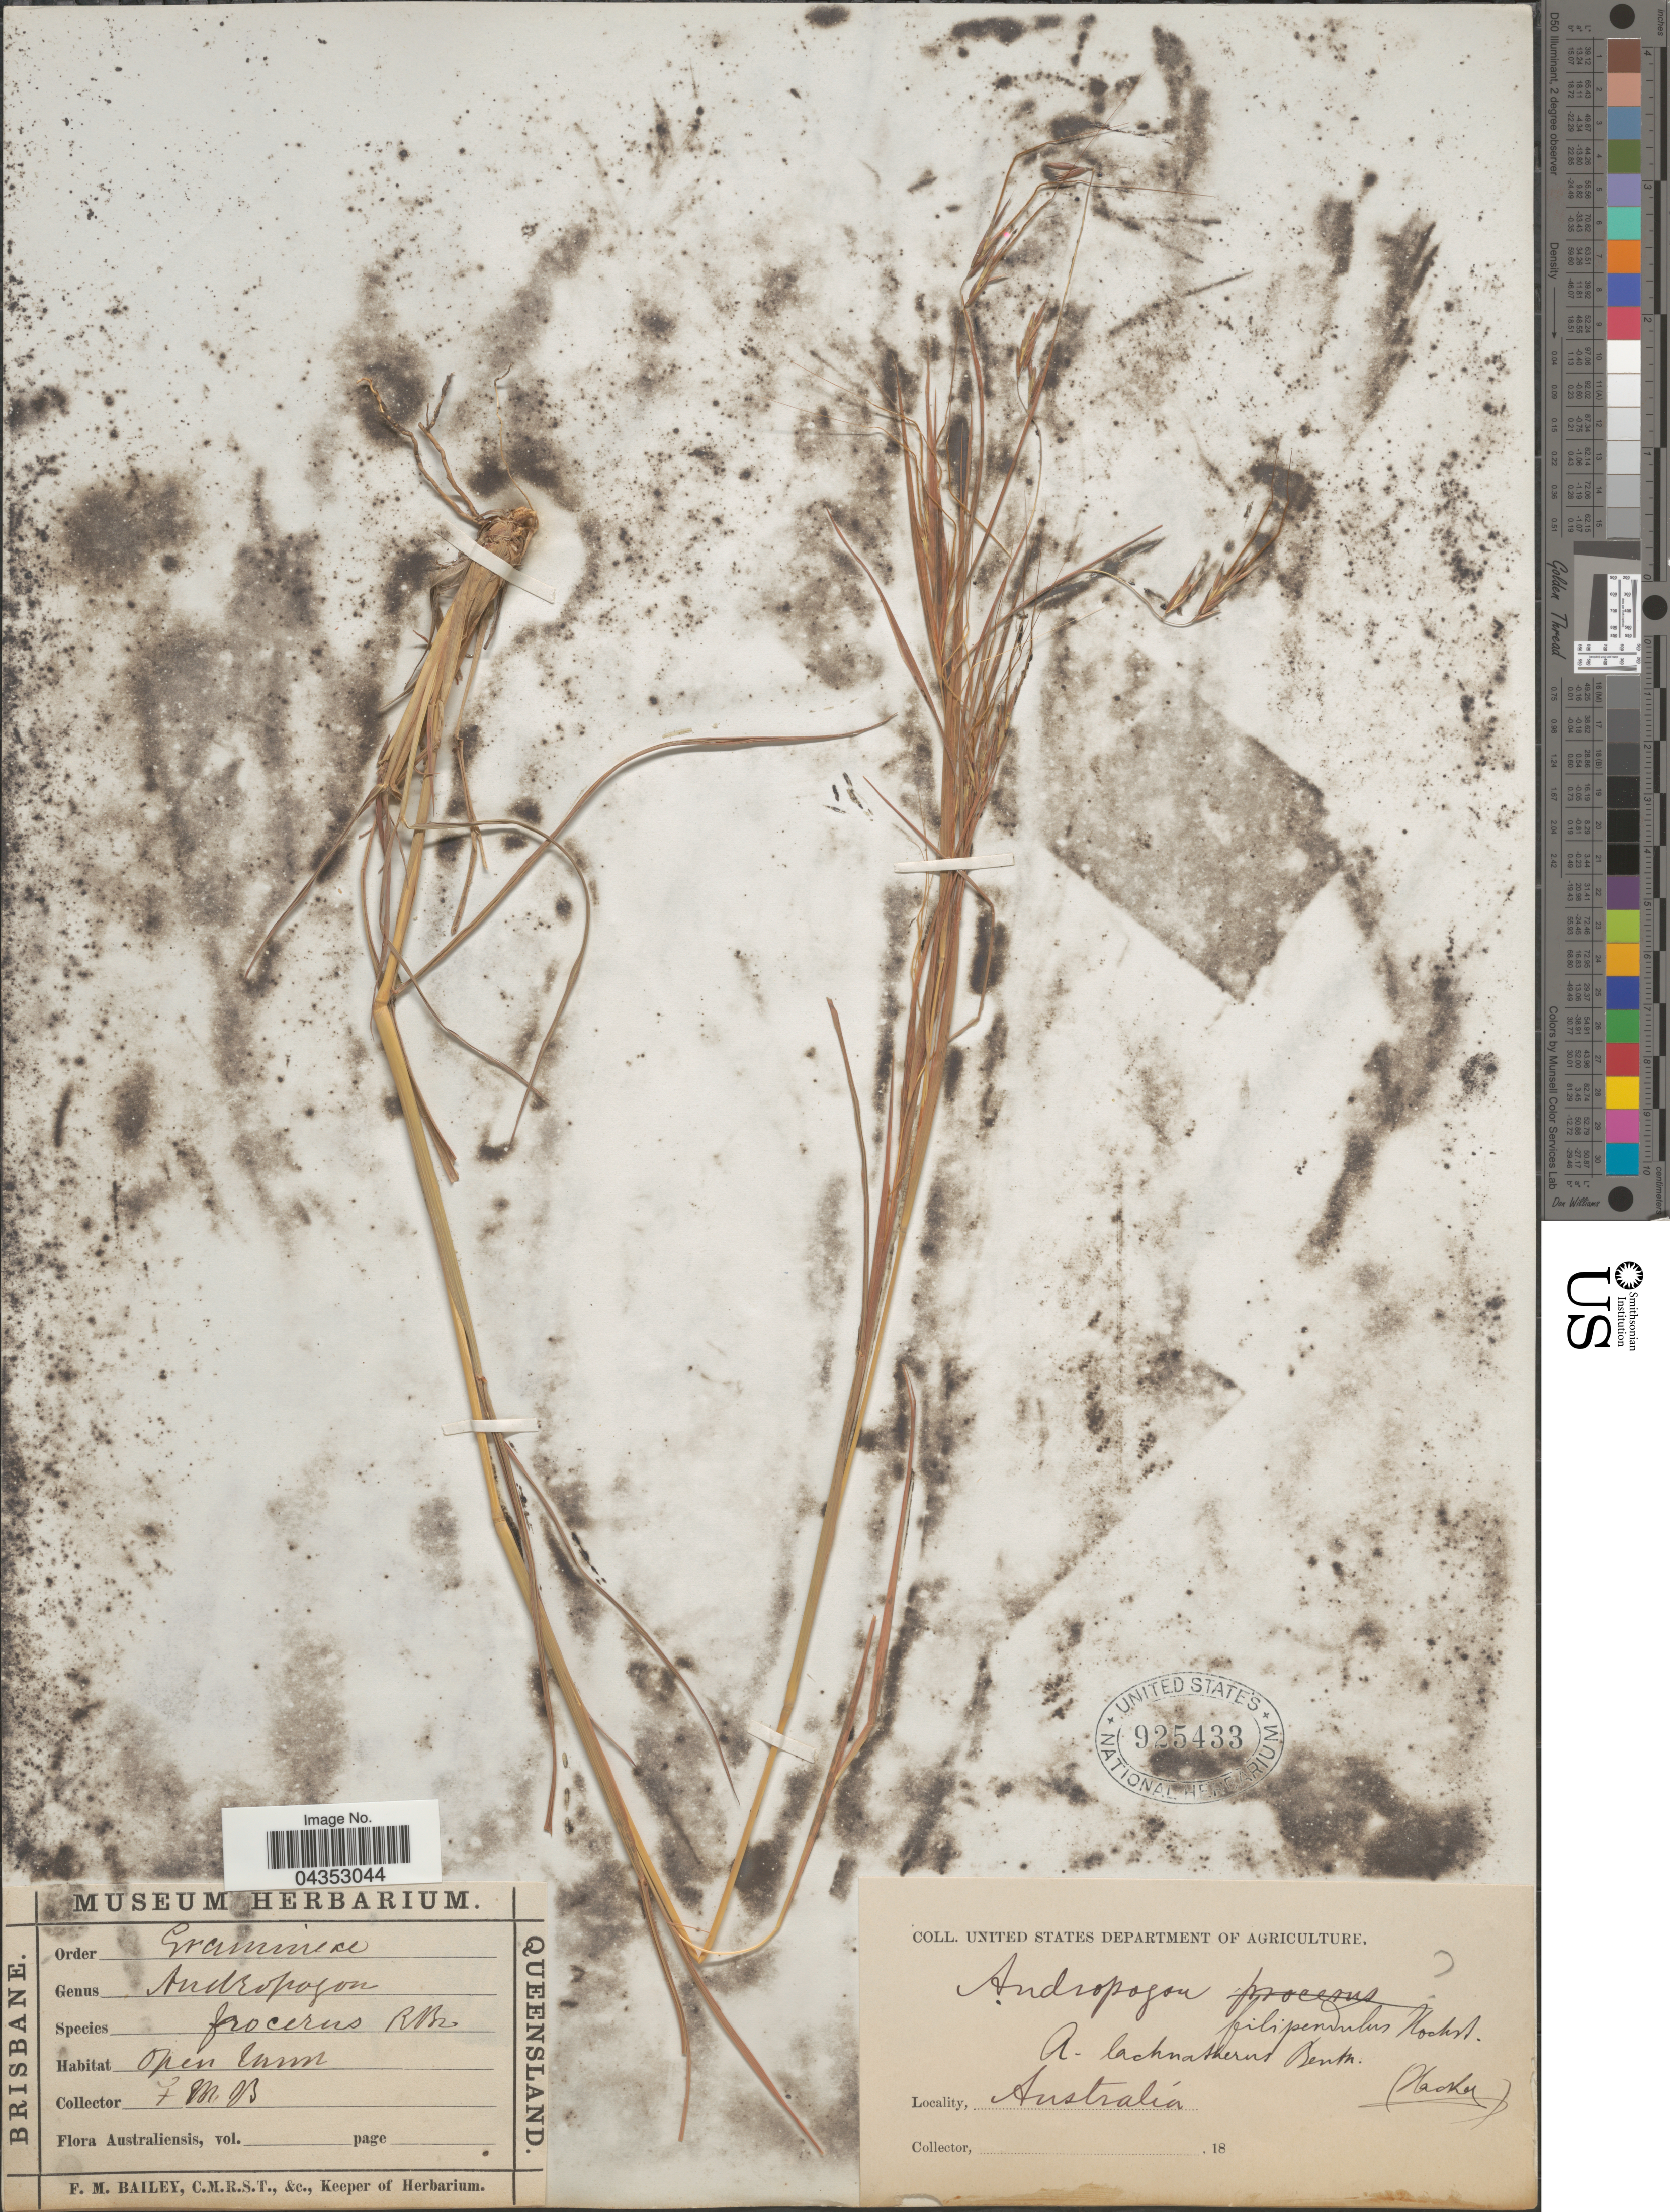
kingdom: Plantae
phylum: Tracheophyta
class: Liliopsida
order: Poales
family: Poaceae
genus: Hyparrhenia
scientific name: Hyparrhenia filipendula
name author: (Hochr.) Stapf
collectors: F. M. Bailey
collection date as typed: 18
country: Australia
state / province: Queensland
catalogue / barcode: US 925433